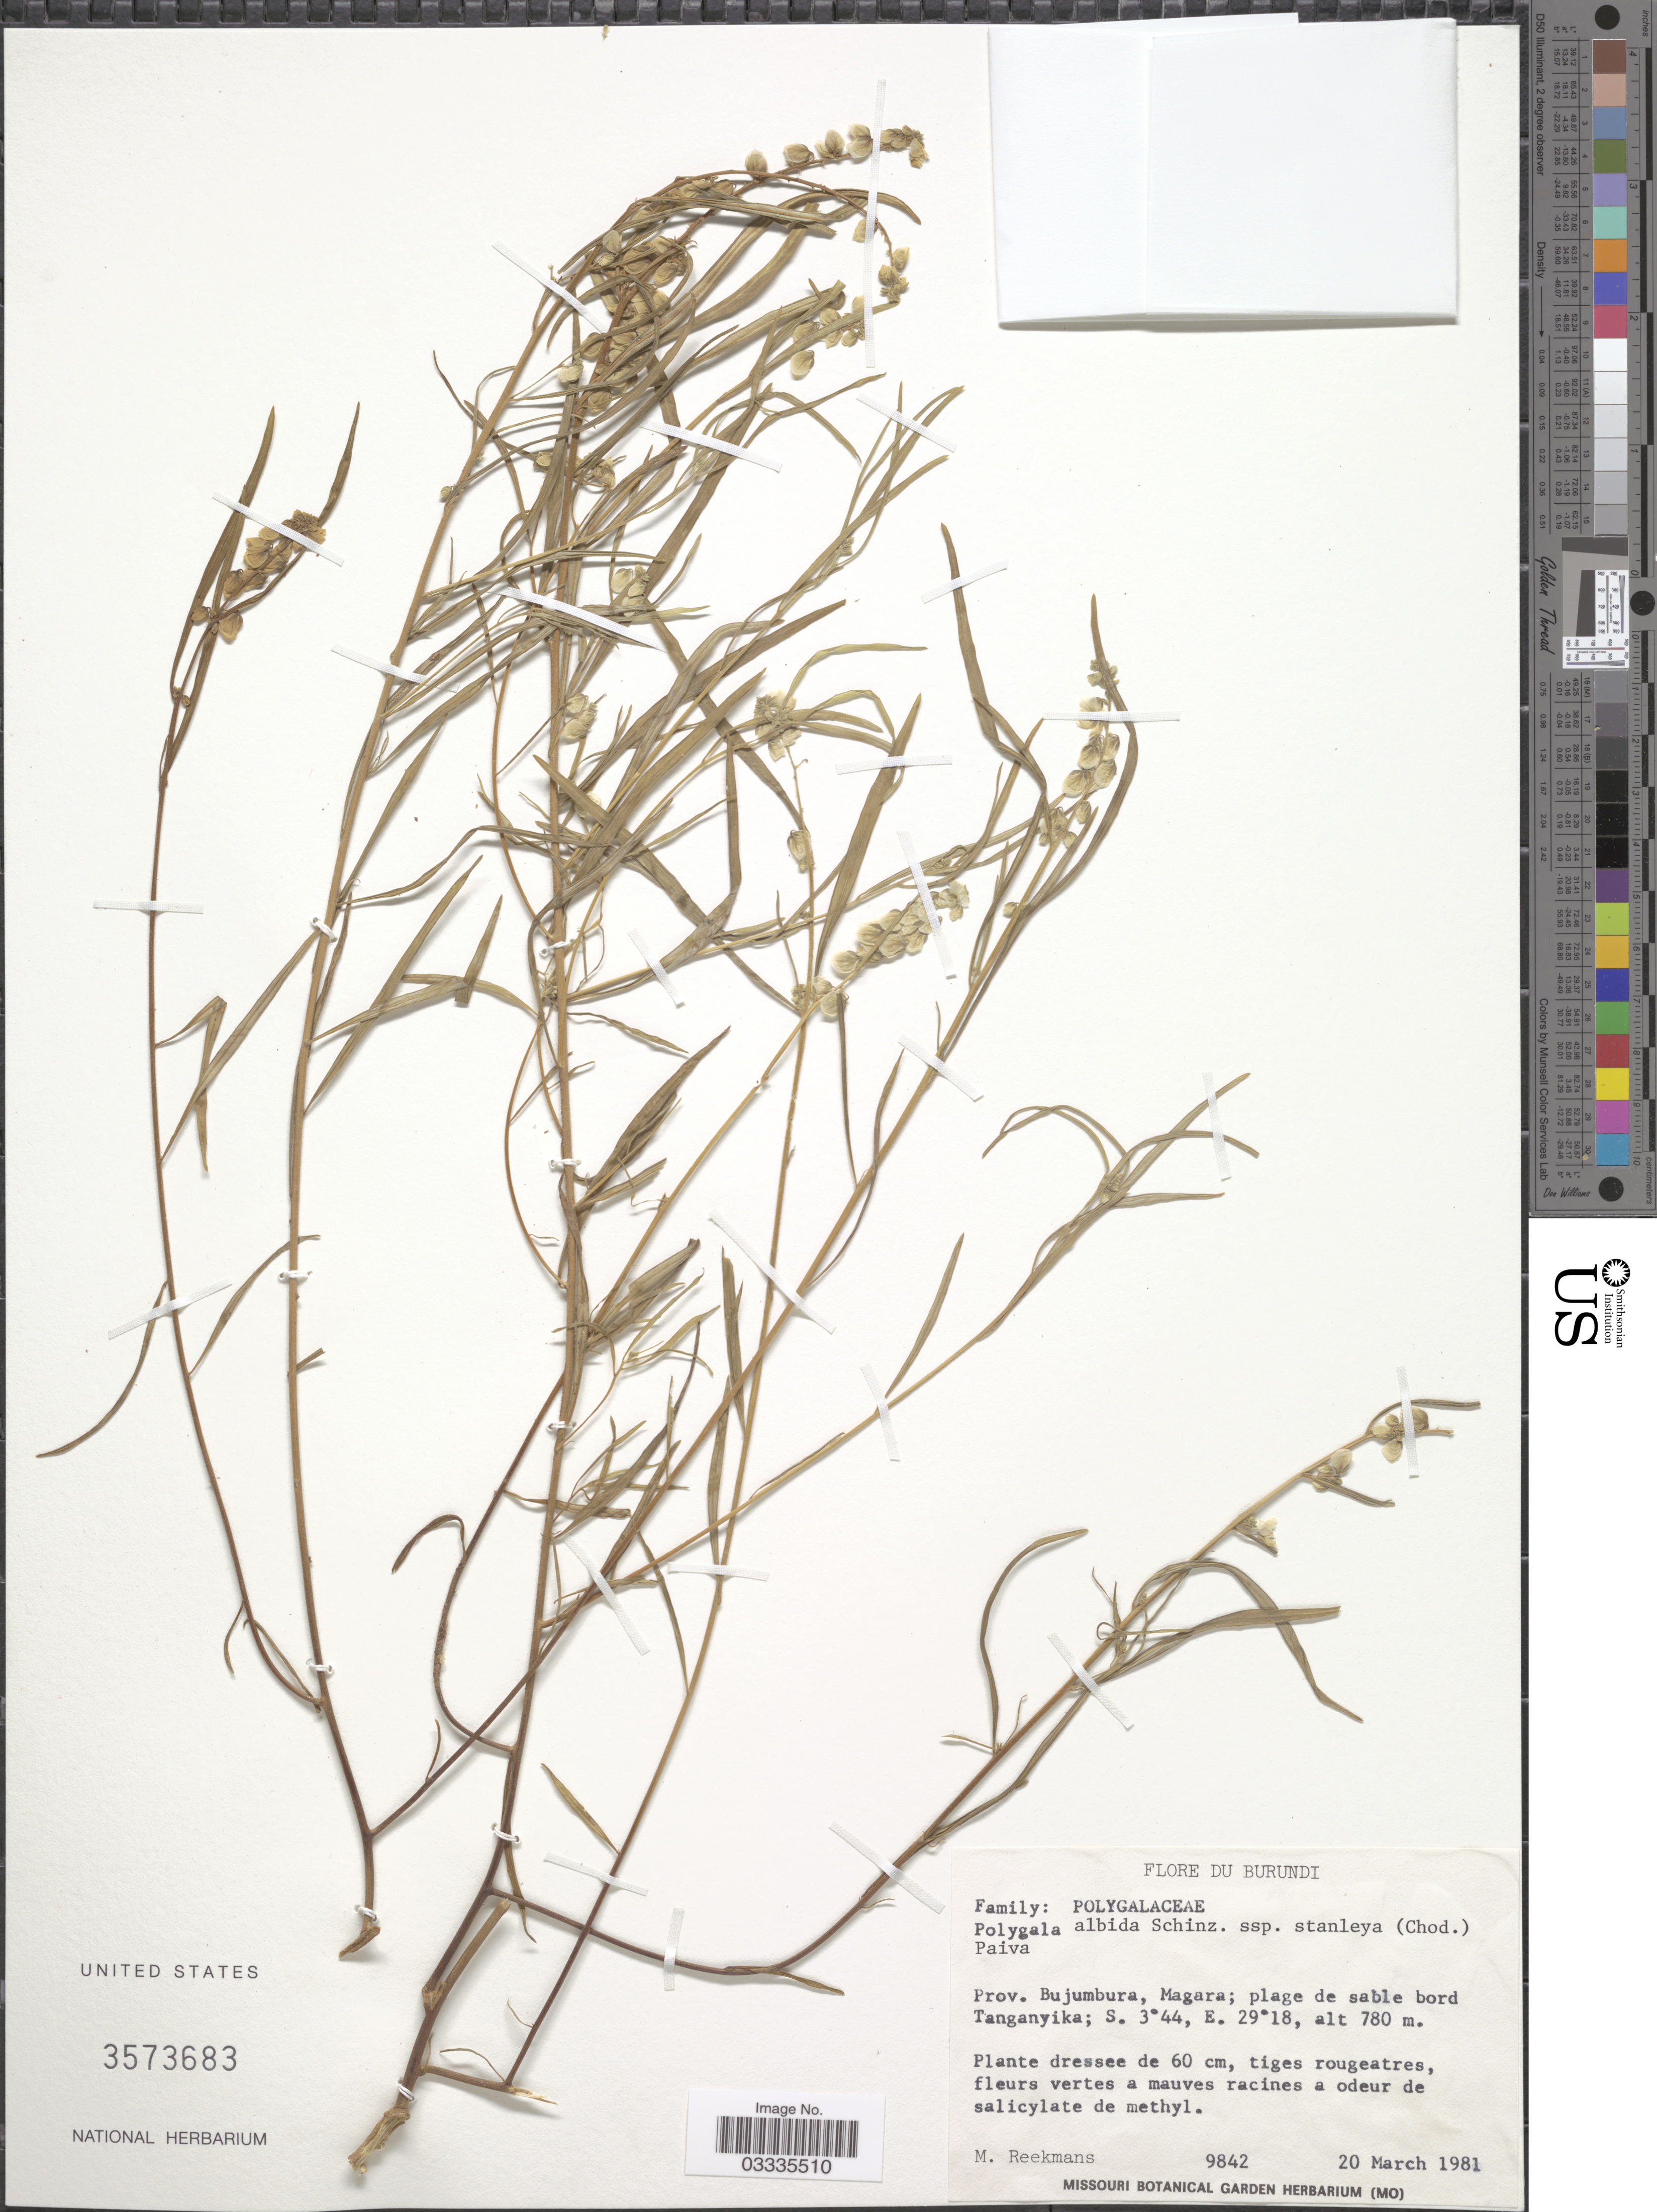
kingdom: Plantae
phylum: Tracheophyta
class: Magnoliopsida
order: Fabales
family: Polygalaceae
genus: Polygala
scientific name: Polygala albida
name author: Schinz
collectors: M. Reekmans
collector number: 9842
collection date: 1981-03-20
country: Burundi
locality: Prov. Bujumbura, Magara; plage de sable bord Tanganyika.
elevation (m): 780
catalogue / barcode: US 3573683